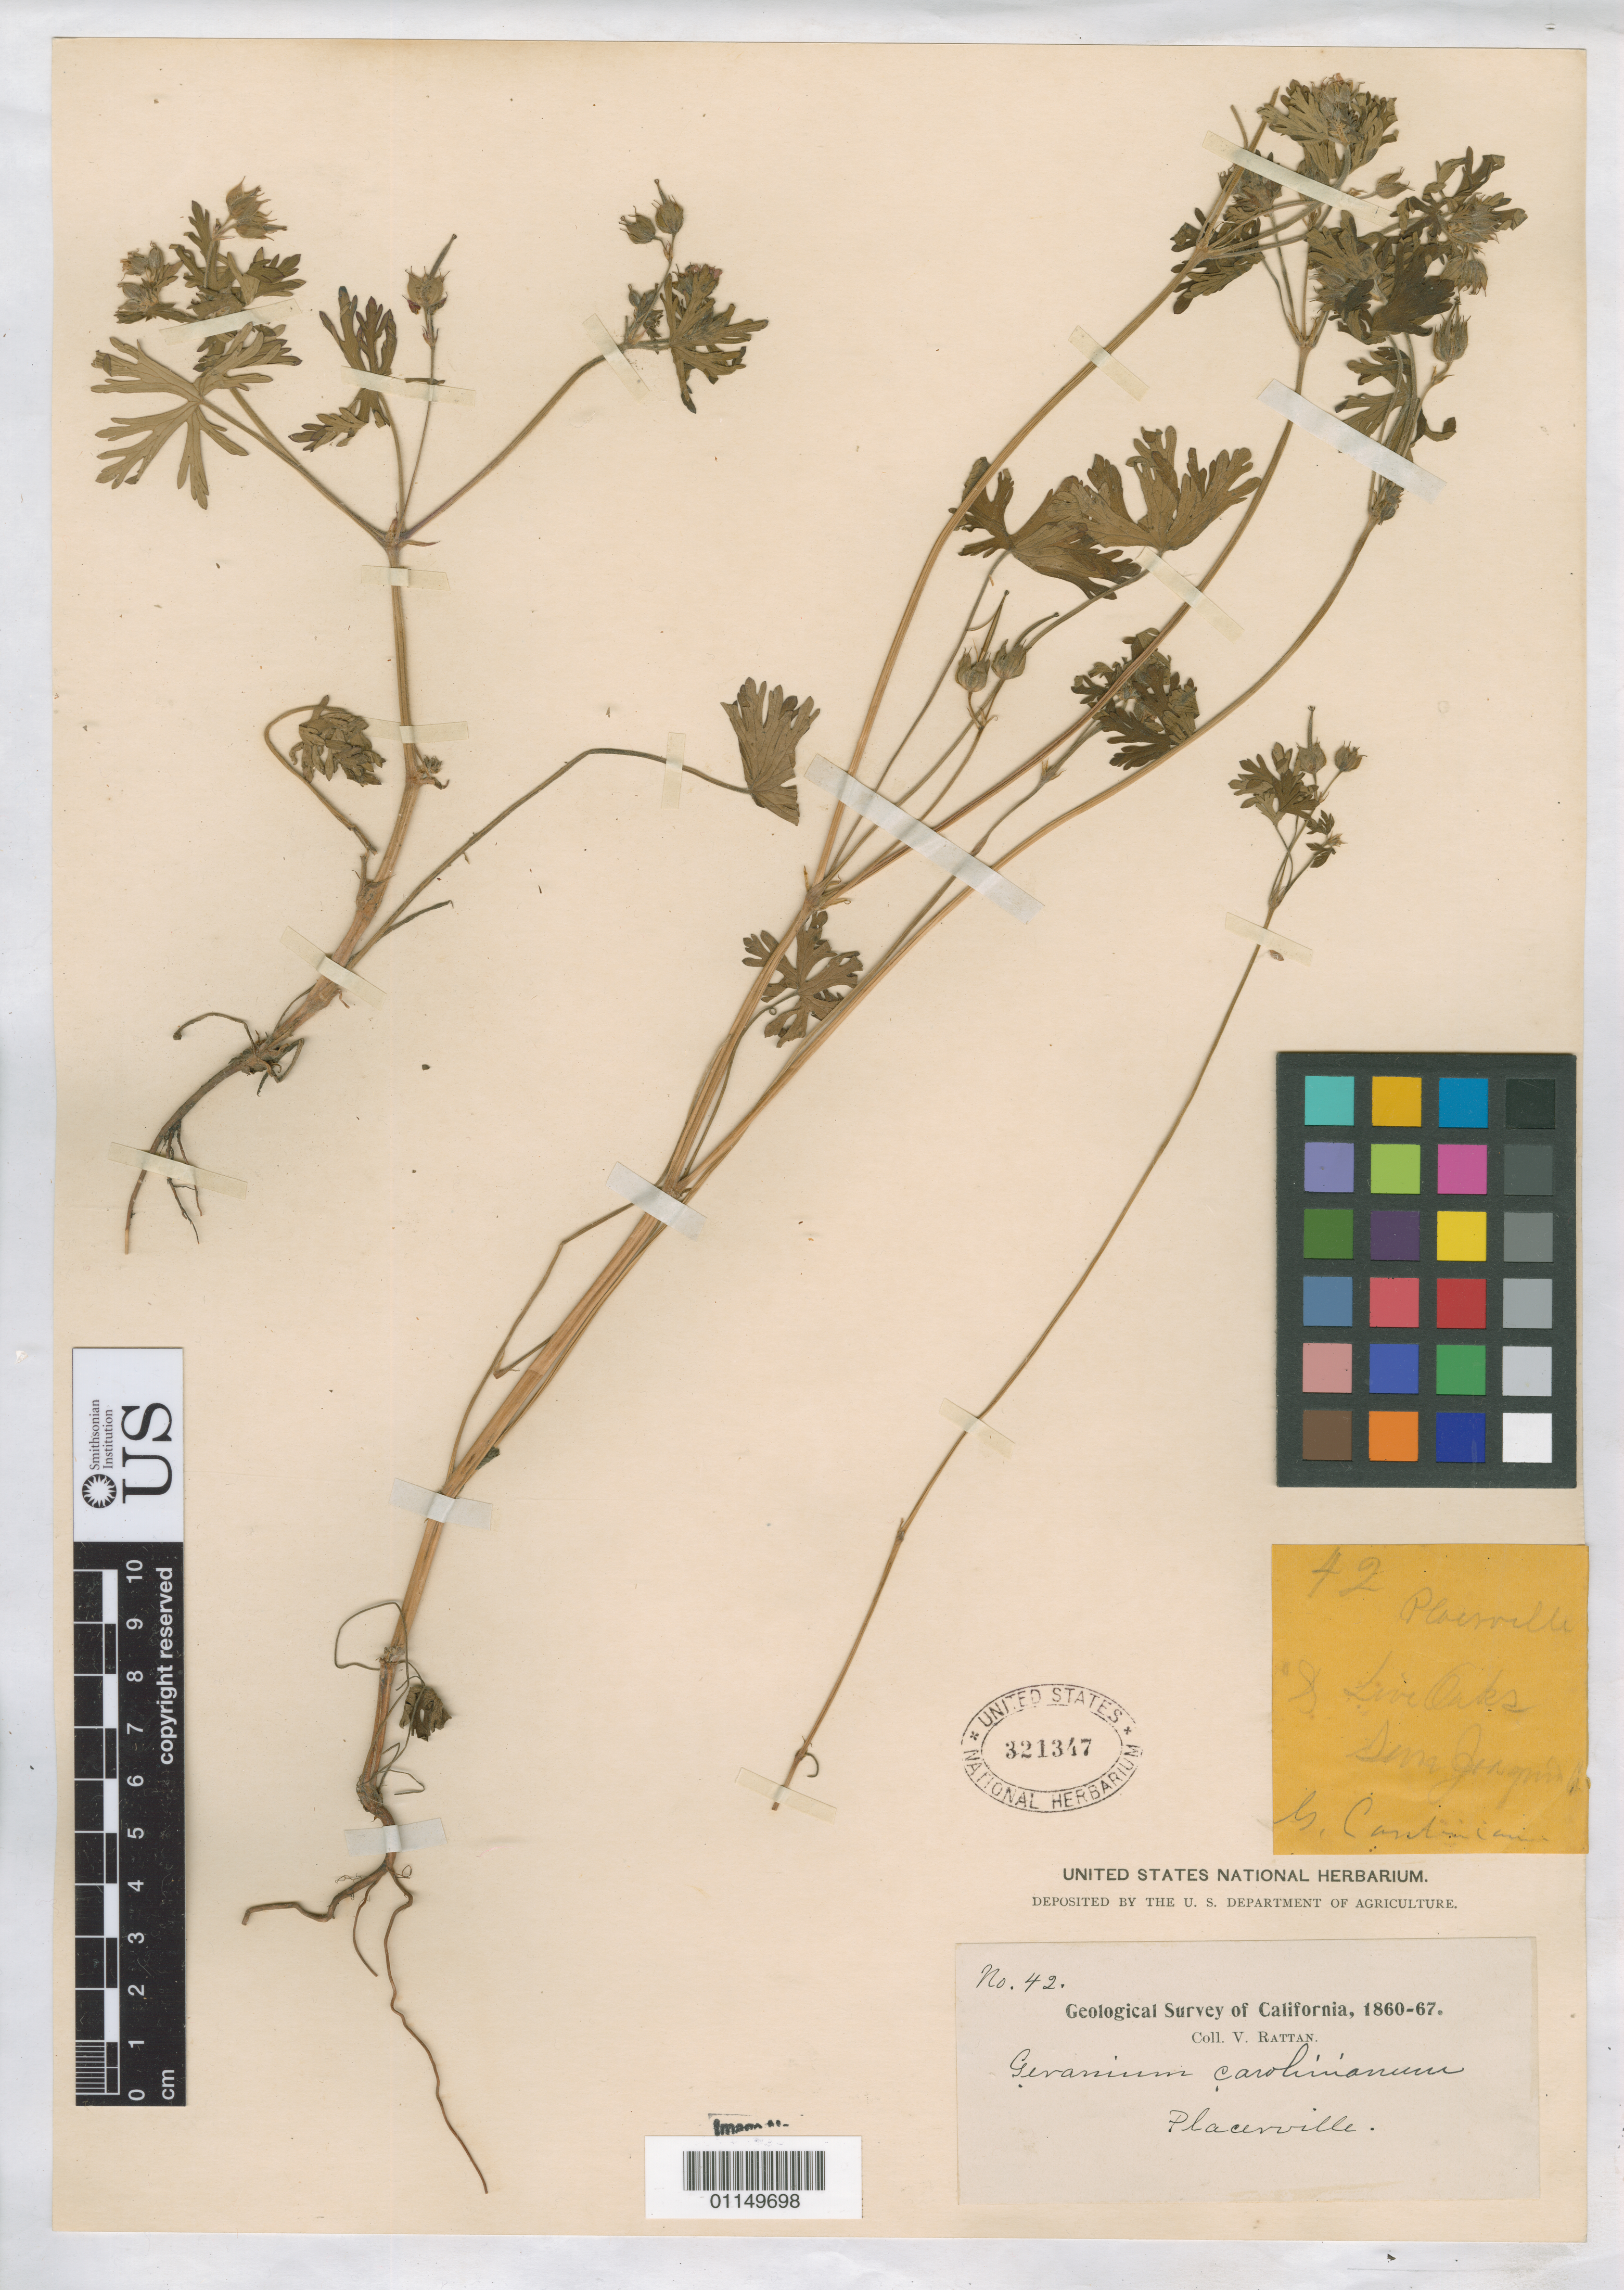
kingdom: Plantae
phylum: Tracheophyta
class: Magnoliopsida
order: Geraniales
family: Geraniaceae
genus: Geranium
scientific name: Geranium carolinianum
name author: L.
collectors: V. Rattan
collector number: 42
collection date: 1860/1867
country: United States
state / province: California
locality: Placerville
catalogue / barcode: US 321347